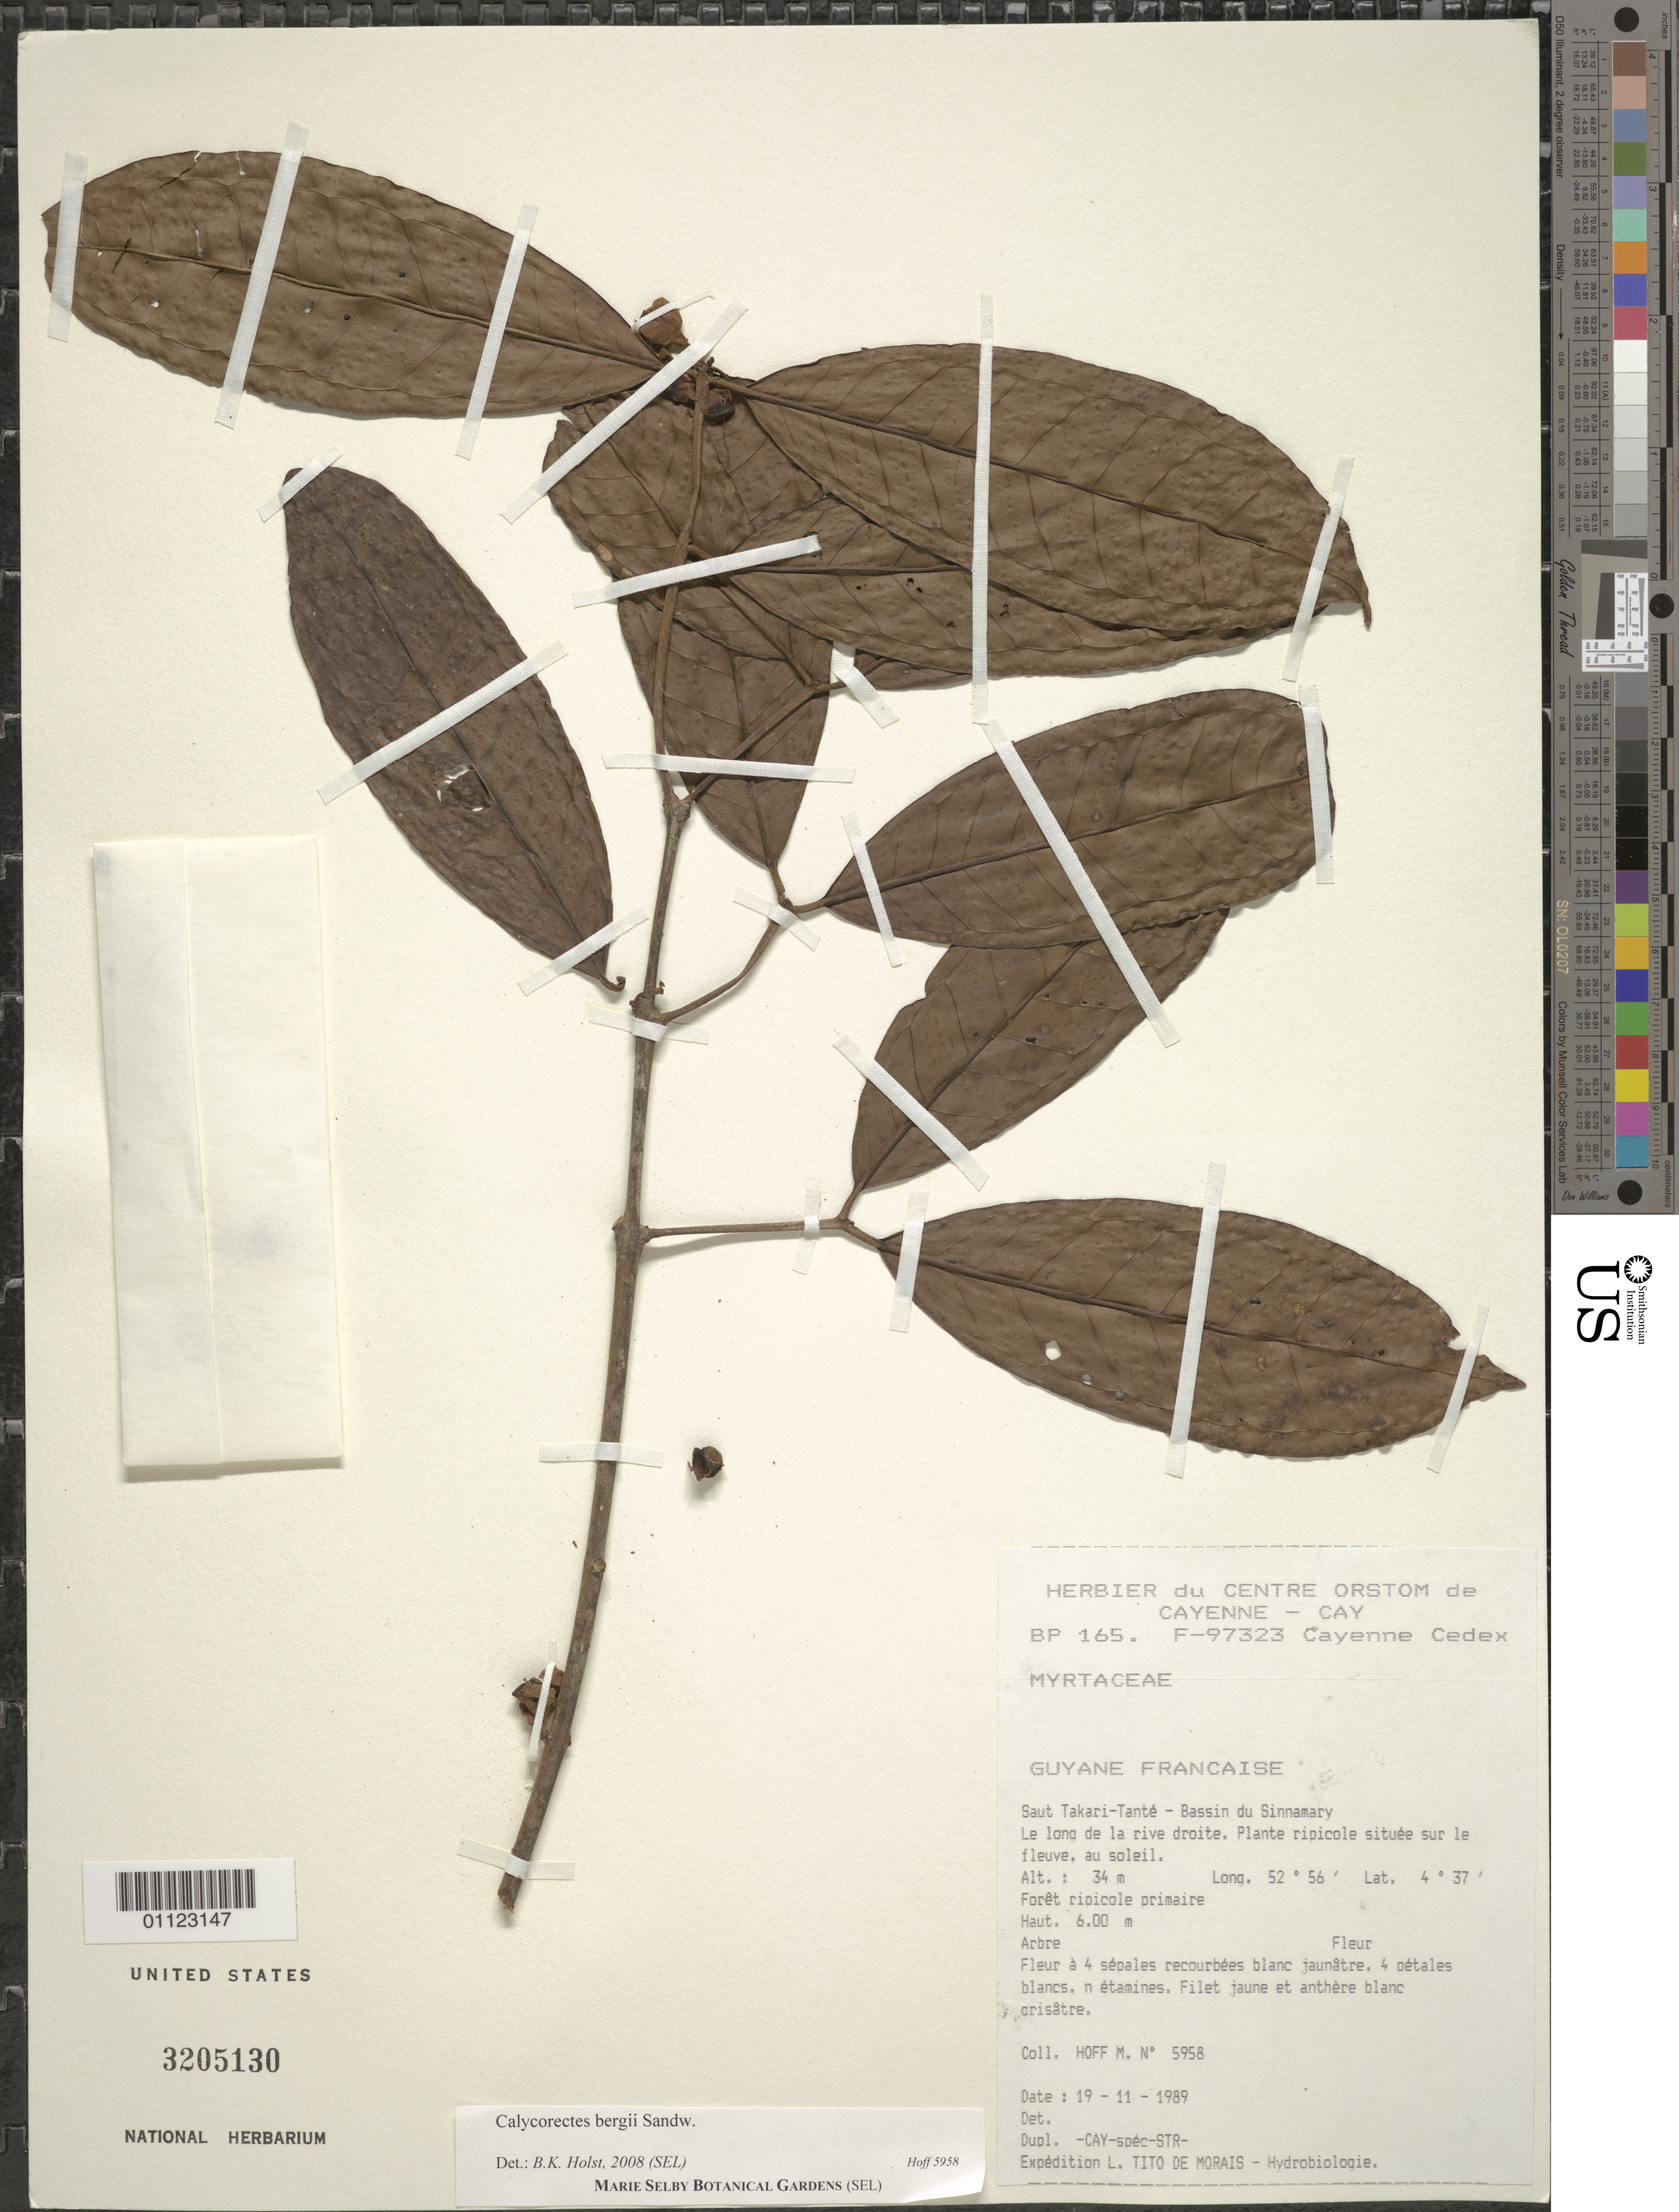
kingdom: Plantae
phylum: Tracheophyta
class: Magnoliopsida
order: Myrtales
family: Myrtaceae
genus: Eugenia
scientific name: Eugenia neolatifolia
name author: Sobral & M.A.D. Souza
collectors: M. Hoff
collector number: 5958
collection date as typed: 19-11-1989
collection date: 1989-11-19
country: French Guiana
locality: Saut Takari-Tante - Bassin du Sinnamary. Le long de la rive droite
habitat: Foret ripicole pirmaire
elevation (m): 34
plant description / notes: Cited by M. Sobral et al., Phytotaxa 669(3): 297. 2024.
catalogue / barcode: US 3205130